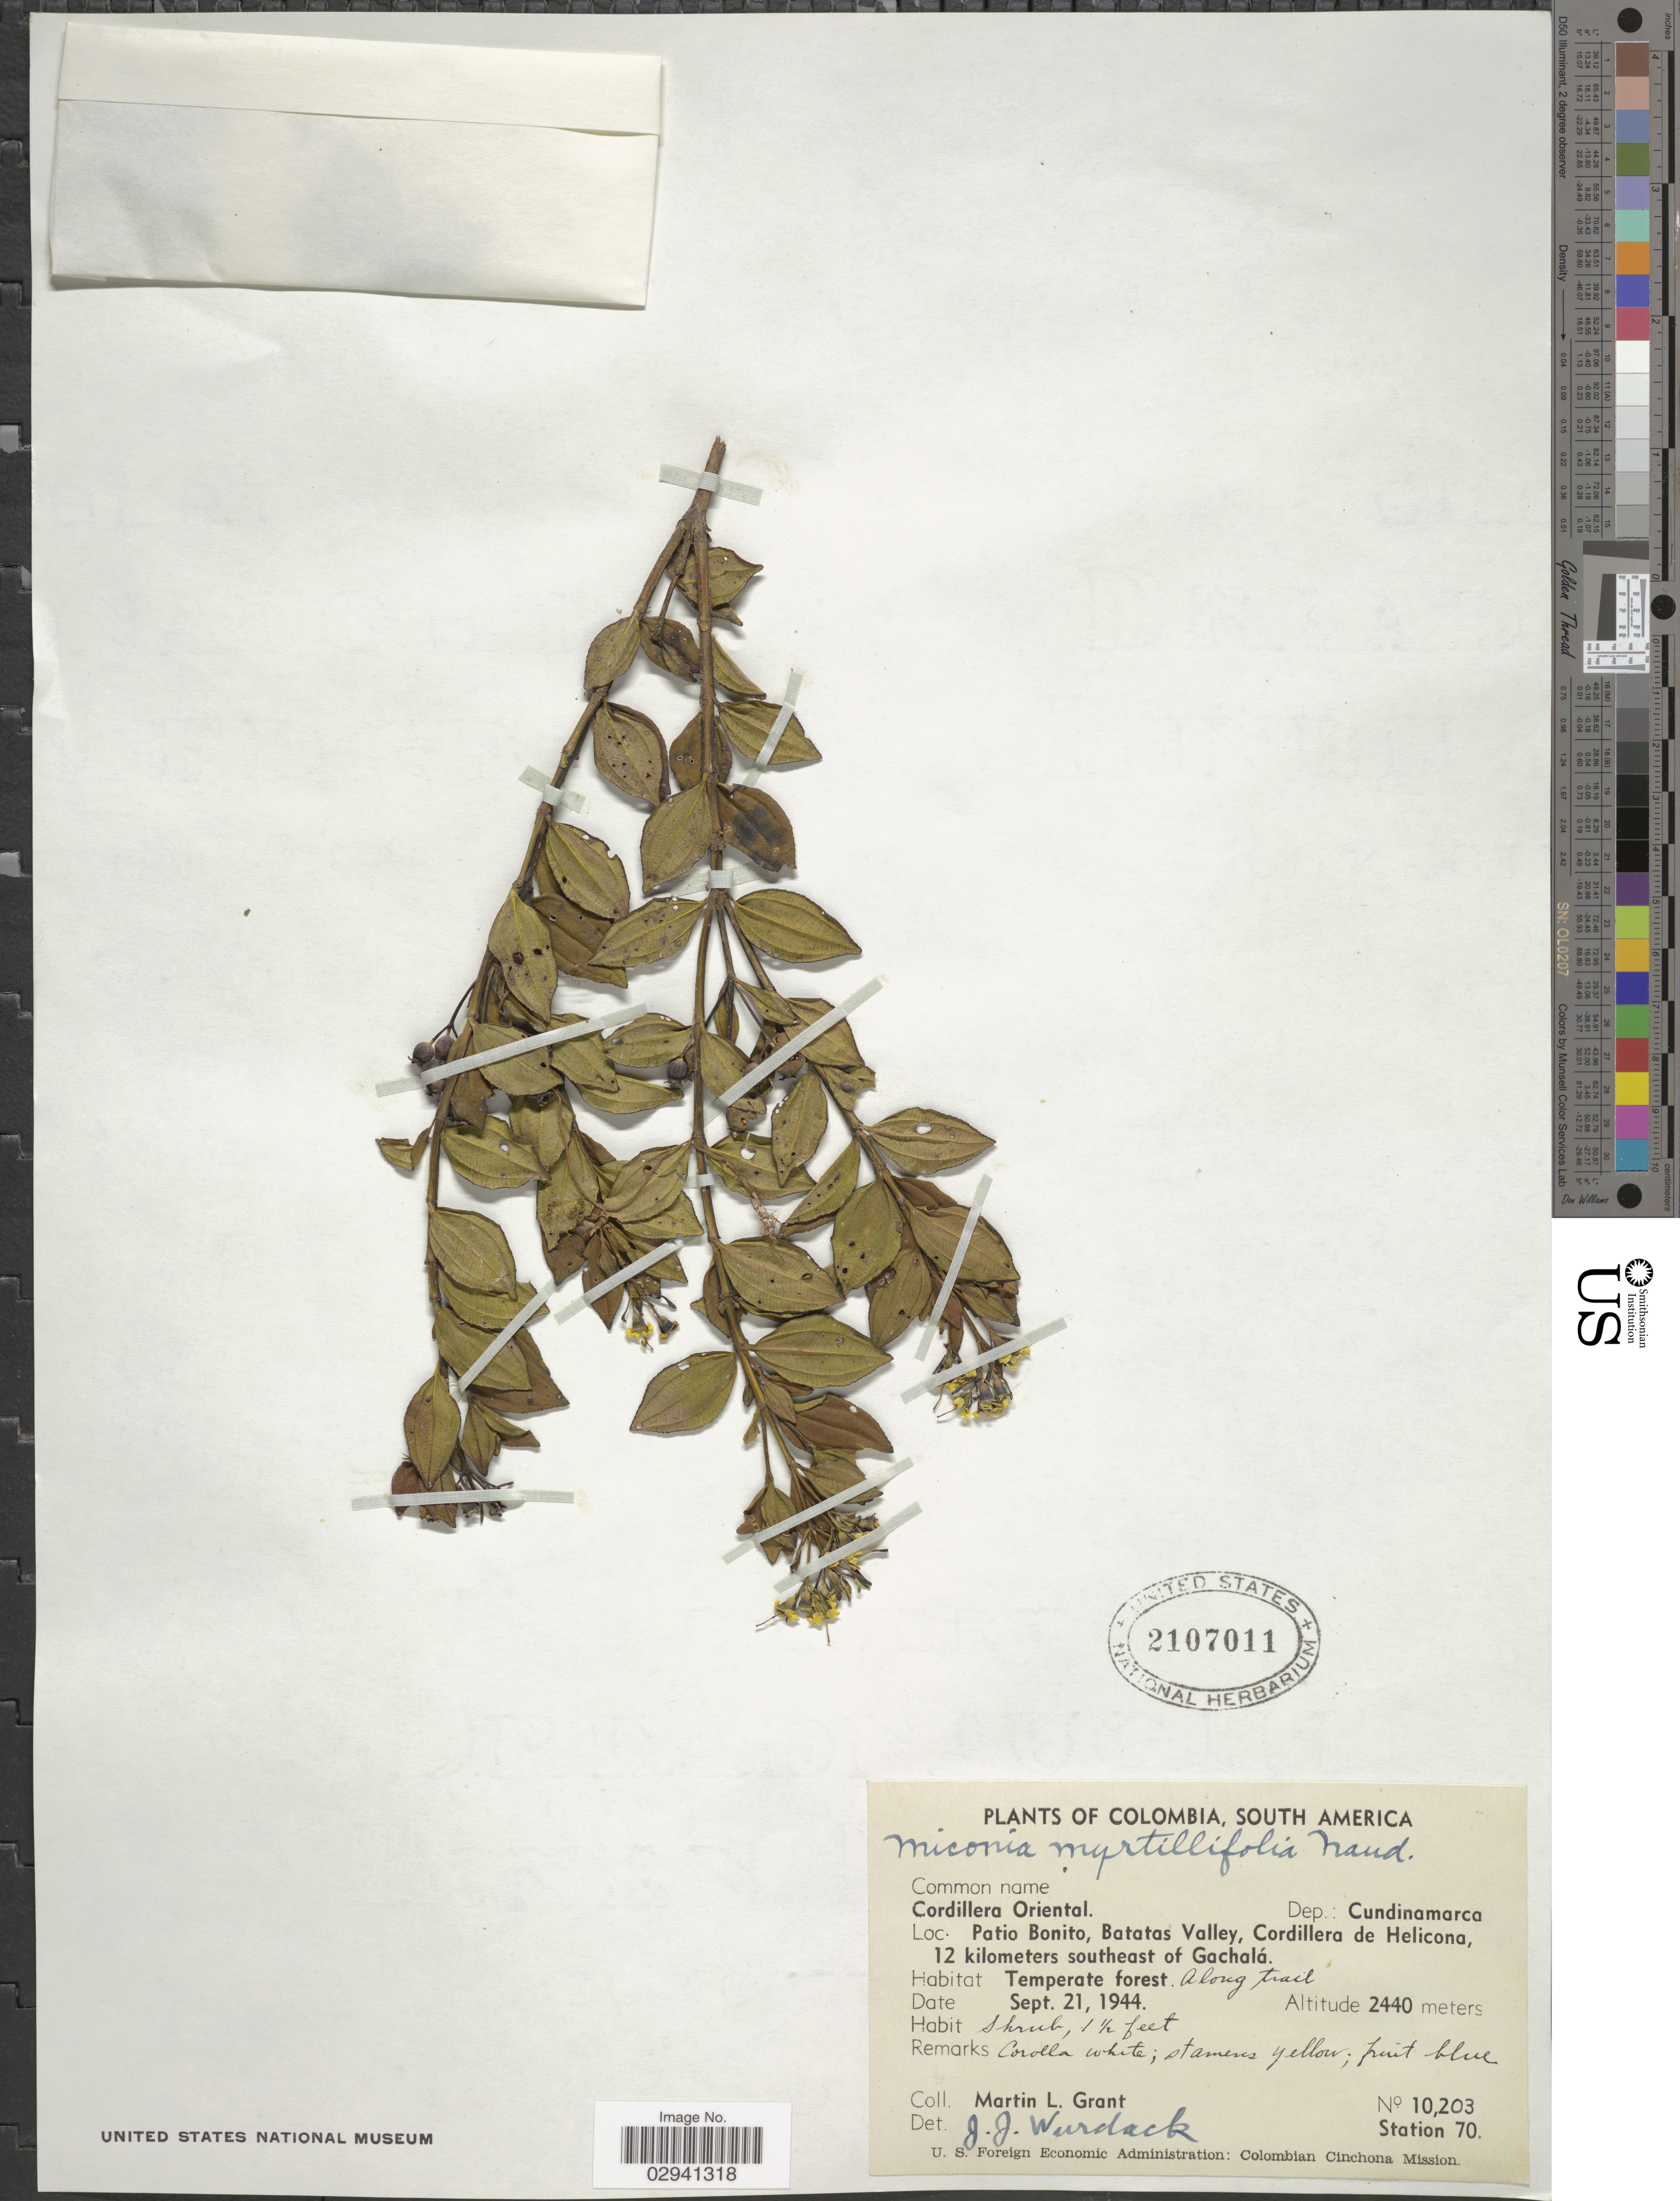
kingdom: Plantae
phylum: Tracheophyta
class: Magnoliopsida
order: Myrtales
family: Melastomataceae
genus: Miconia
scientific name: Miconia myrtillifolia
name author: Naudin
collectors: M. L. Grant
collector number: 10203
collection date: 1944-09-21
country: Colombia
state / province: Cundinamarca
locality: Cordillera Oriental. Dep.: Cundinamarca. Patio Bonito, Batatas Valley, Cordillera de Helicona, 12 kilometers southeast of Gachalá.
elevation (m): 2440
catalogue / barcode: US 2107011